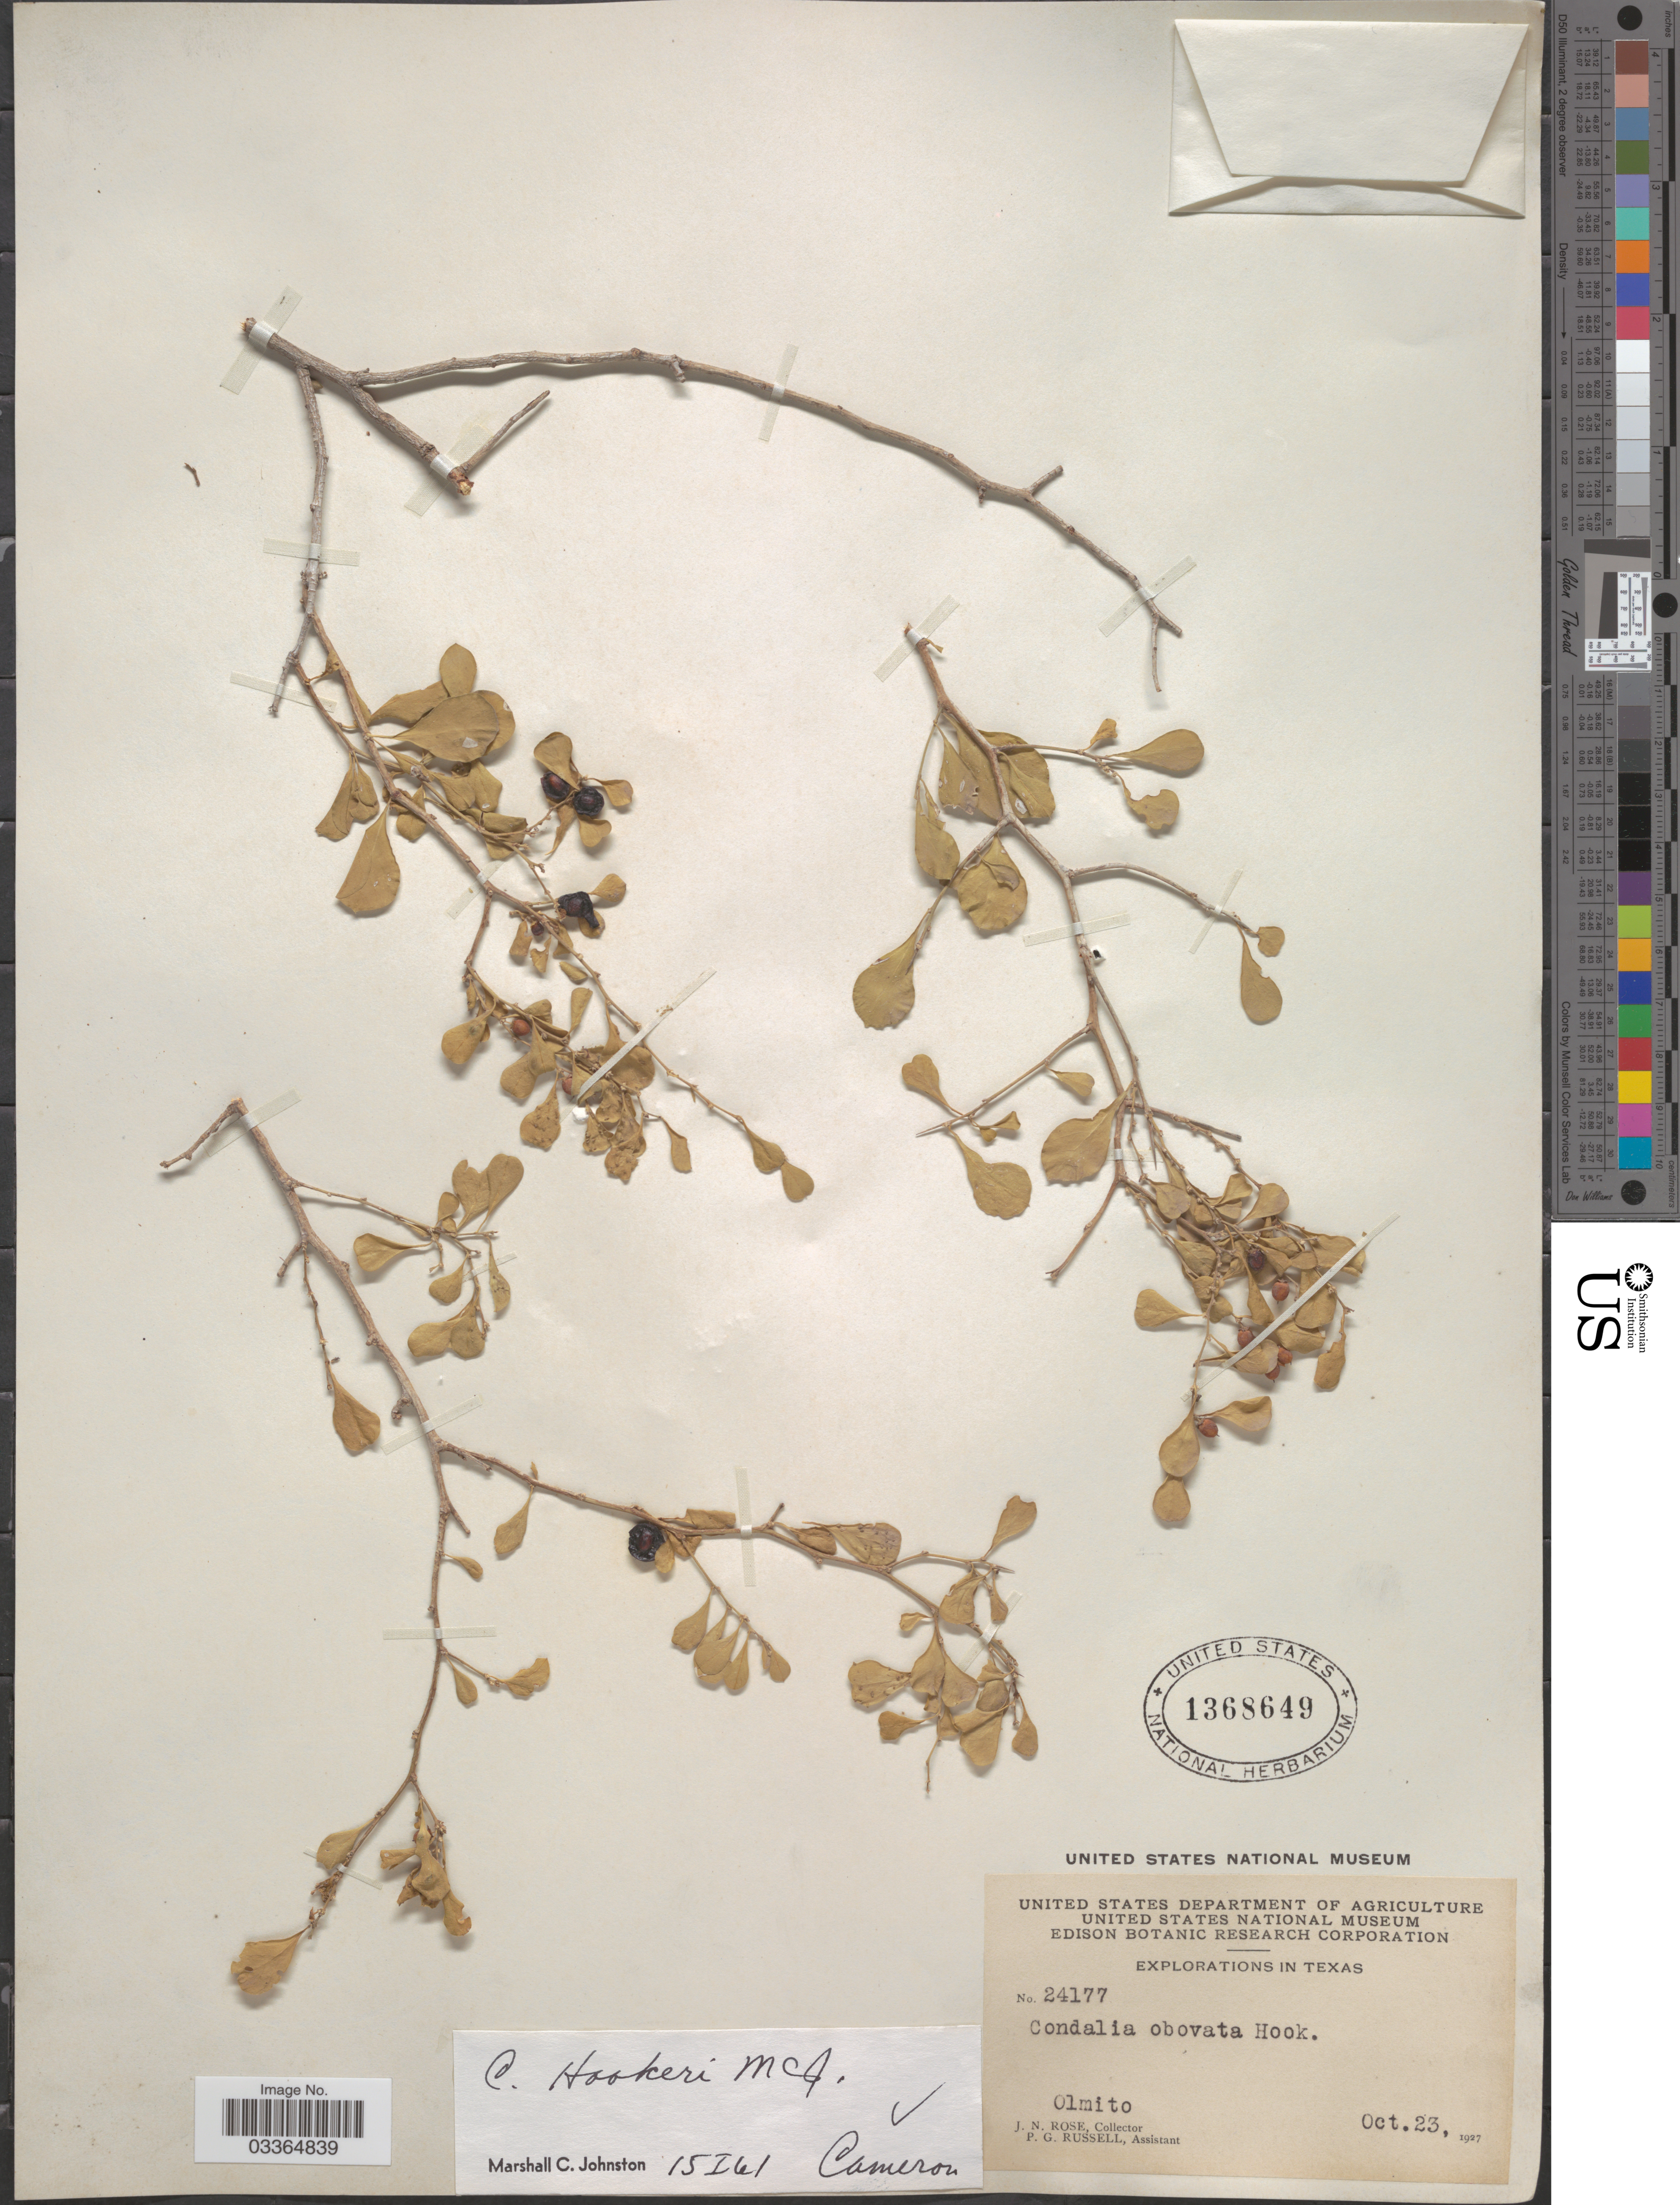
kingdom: Plantae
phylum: Tracheophyta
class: Magnoliopsida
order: Rosales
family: Rhamnaceae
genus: Condalia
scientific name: Condalia hookeri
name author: M.C. Johnst.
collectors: J. N. Rose & P. G. Russell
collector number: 24177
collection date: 1927-10-23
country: United States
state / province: Texas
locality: Olmito.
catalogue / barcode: US 1368649